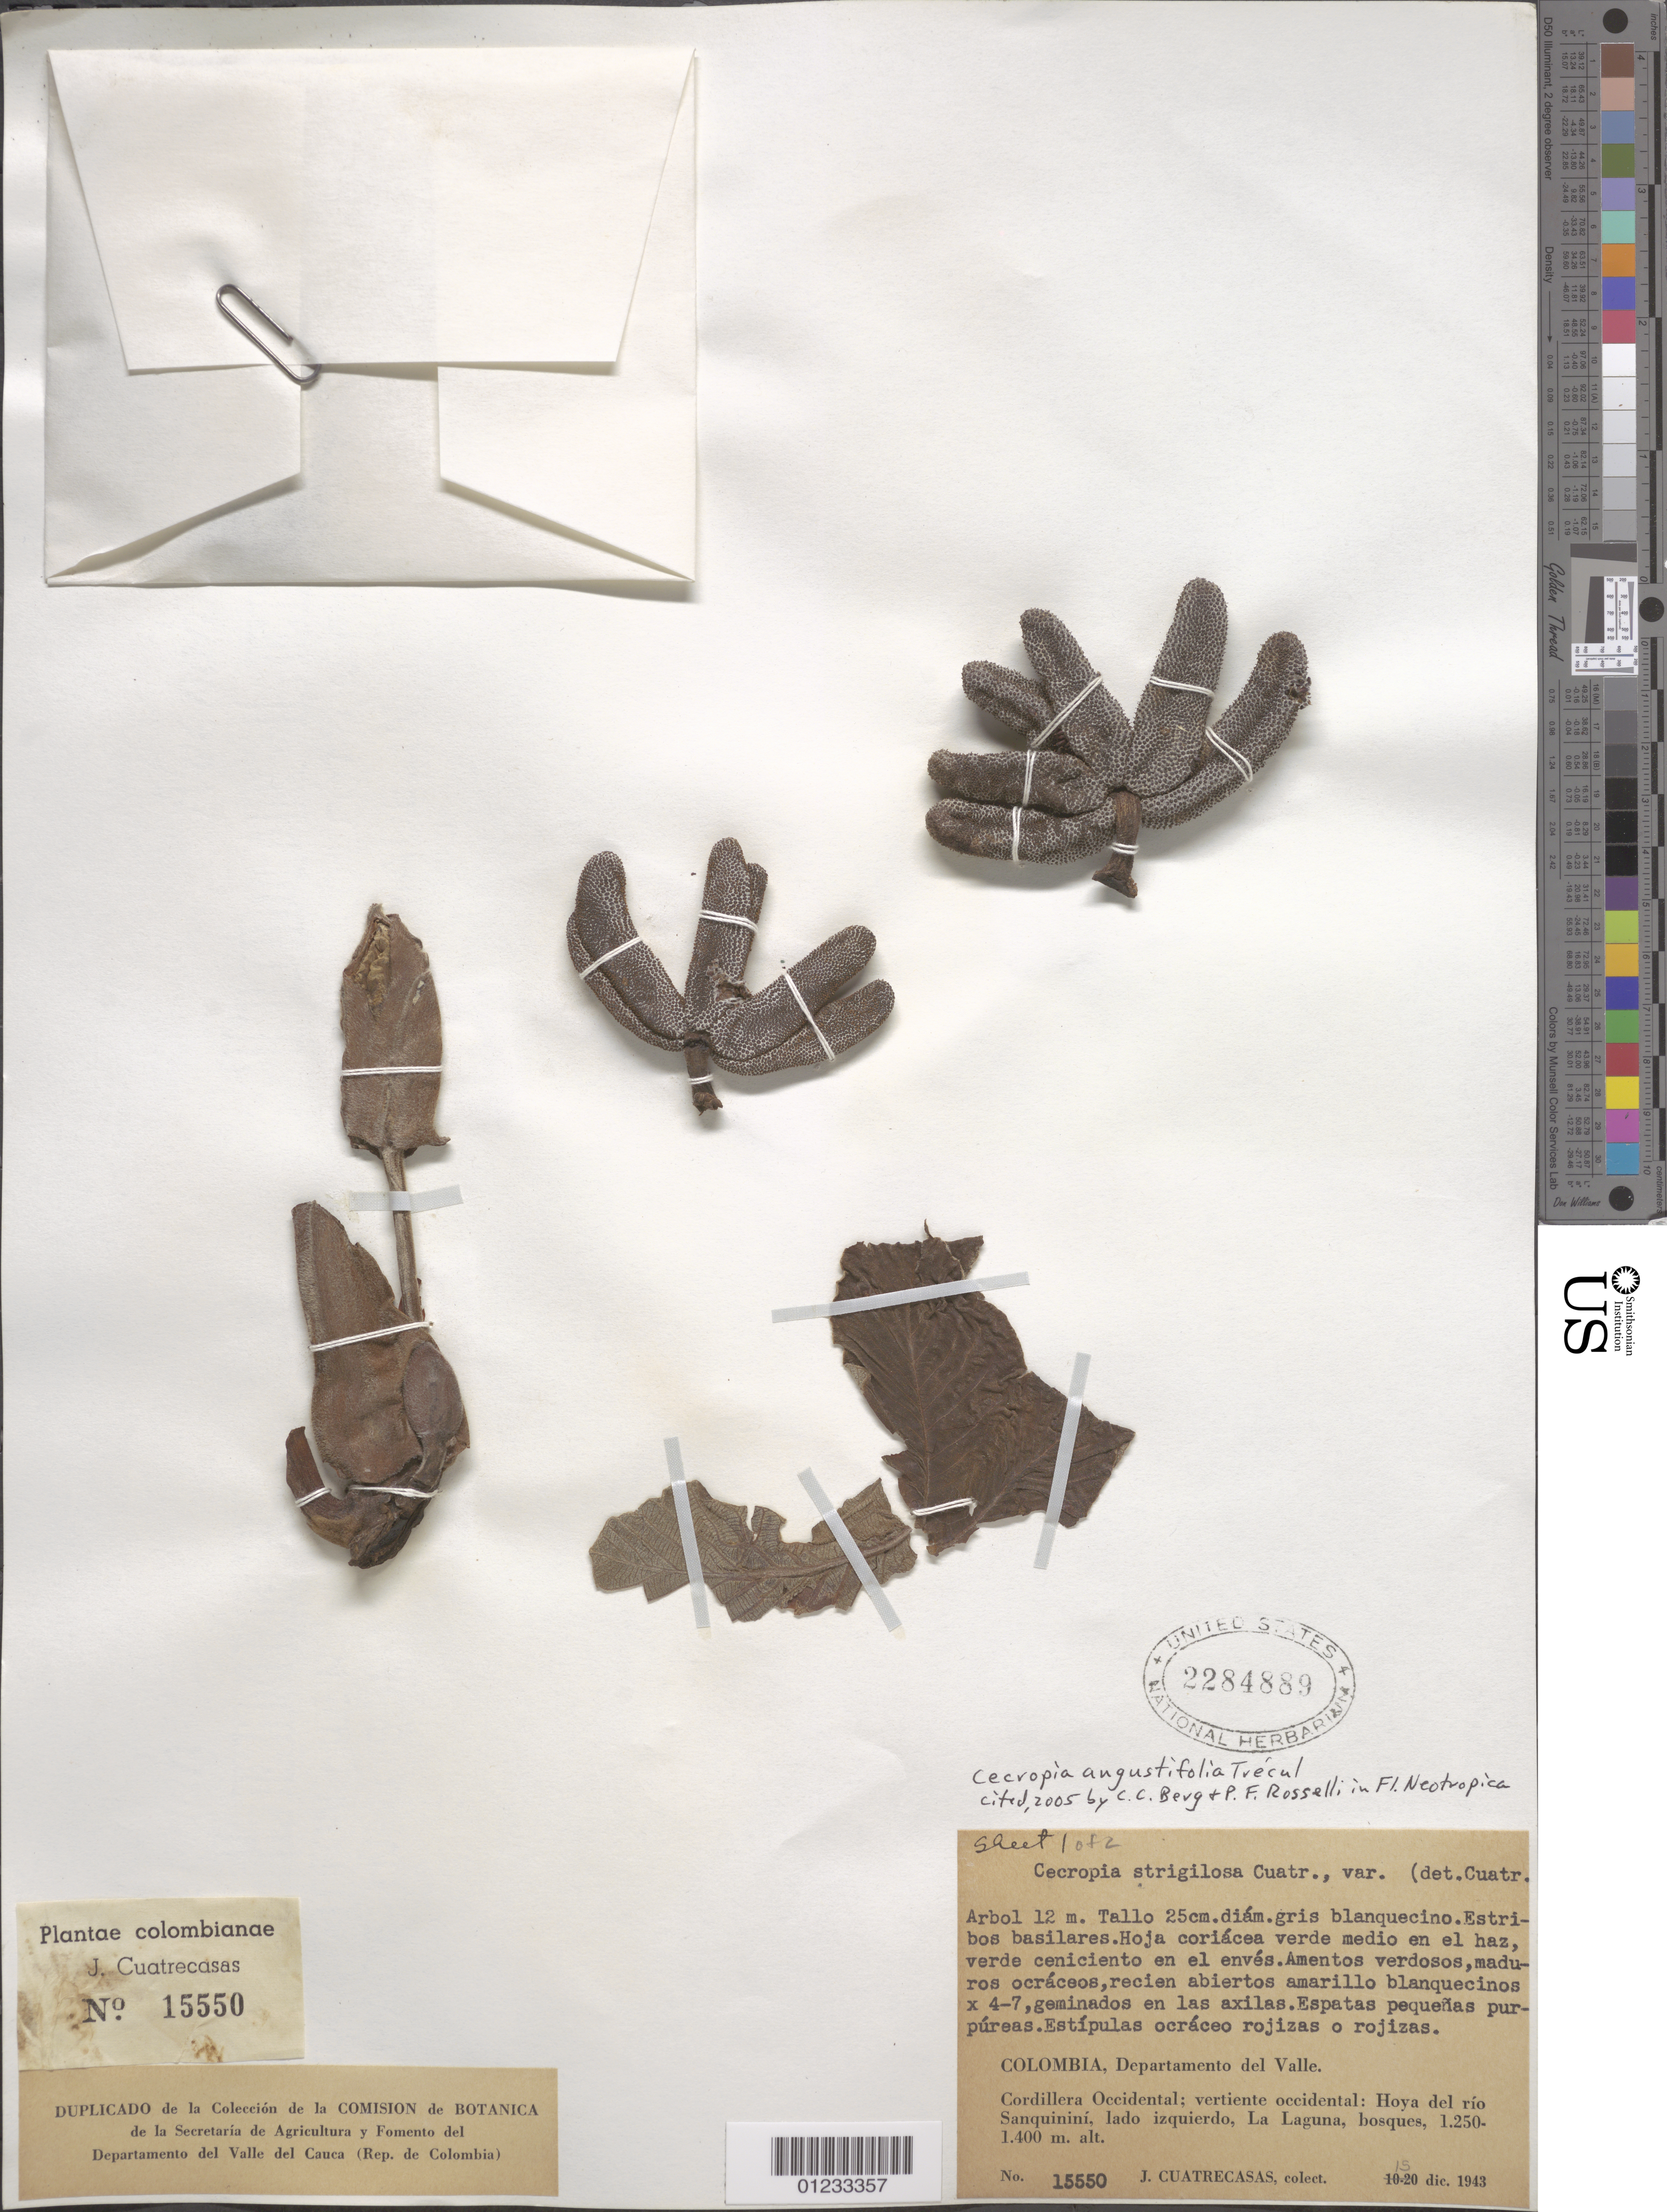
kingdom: Plantae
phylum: Tracheophyta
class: Magnoliopsida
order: Rosales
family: Urticaceae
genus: Cecropia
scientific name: Cecropia angustifolia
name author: Trécul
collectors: J. Cuatrecasas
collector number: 15550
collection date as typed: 15 Dec 1943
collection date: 1943-12-15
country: Colombia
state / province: Valle del Cauca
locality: Cordillera Occidental; vertiente occidental: Hoya del río Sanquininí, lado izquierdo, La Laguna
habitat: bosques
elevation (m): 1250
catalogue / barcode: US 2284889